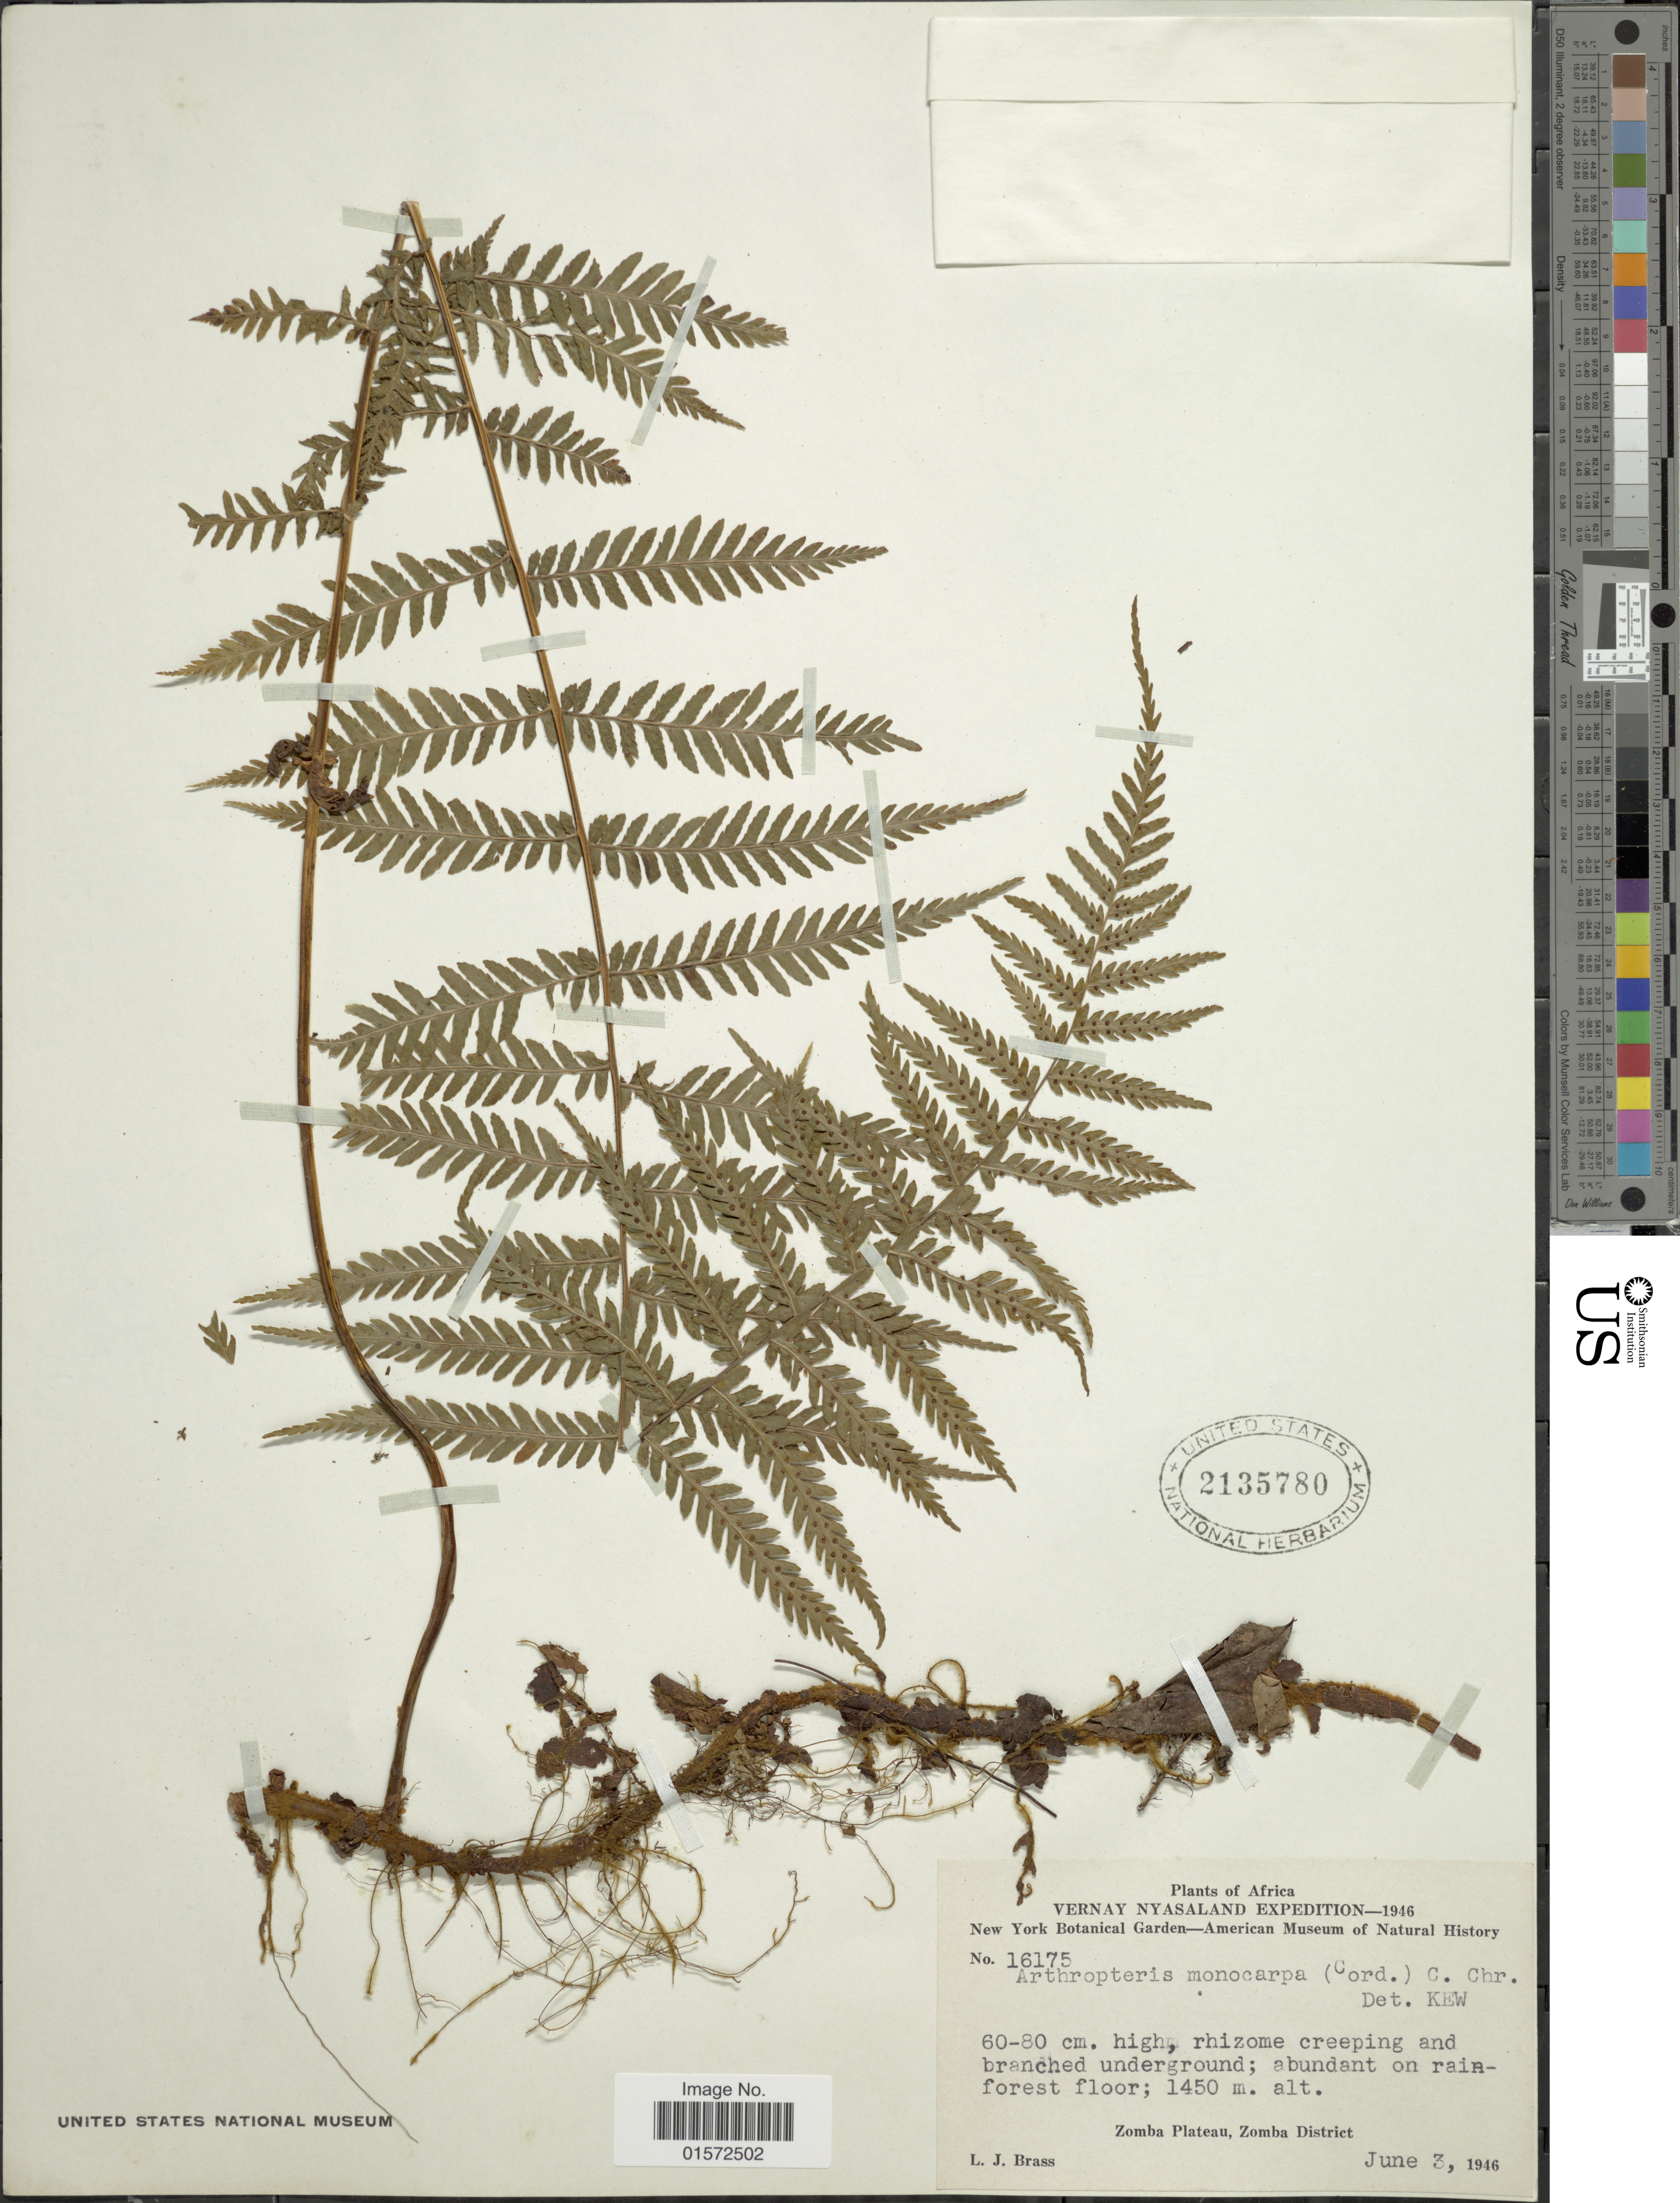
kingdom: Plantae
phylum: Tracheophyta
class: Polypodiopsida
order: Polypodiales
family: Tectariaceae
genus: Arthropteris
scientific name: Arthropteris monocarpa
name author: (Cordem.) C. Chr.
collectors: L. J. Brass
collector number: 16175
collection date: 1946-06-03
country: Malawi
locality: Vernay Nyasaland, Zomba Plateau, Zomba District rainforest floor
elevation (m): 1450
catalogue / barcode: US 2135780